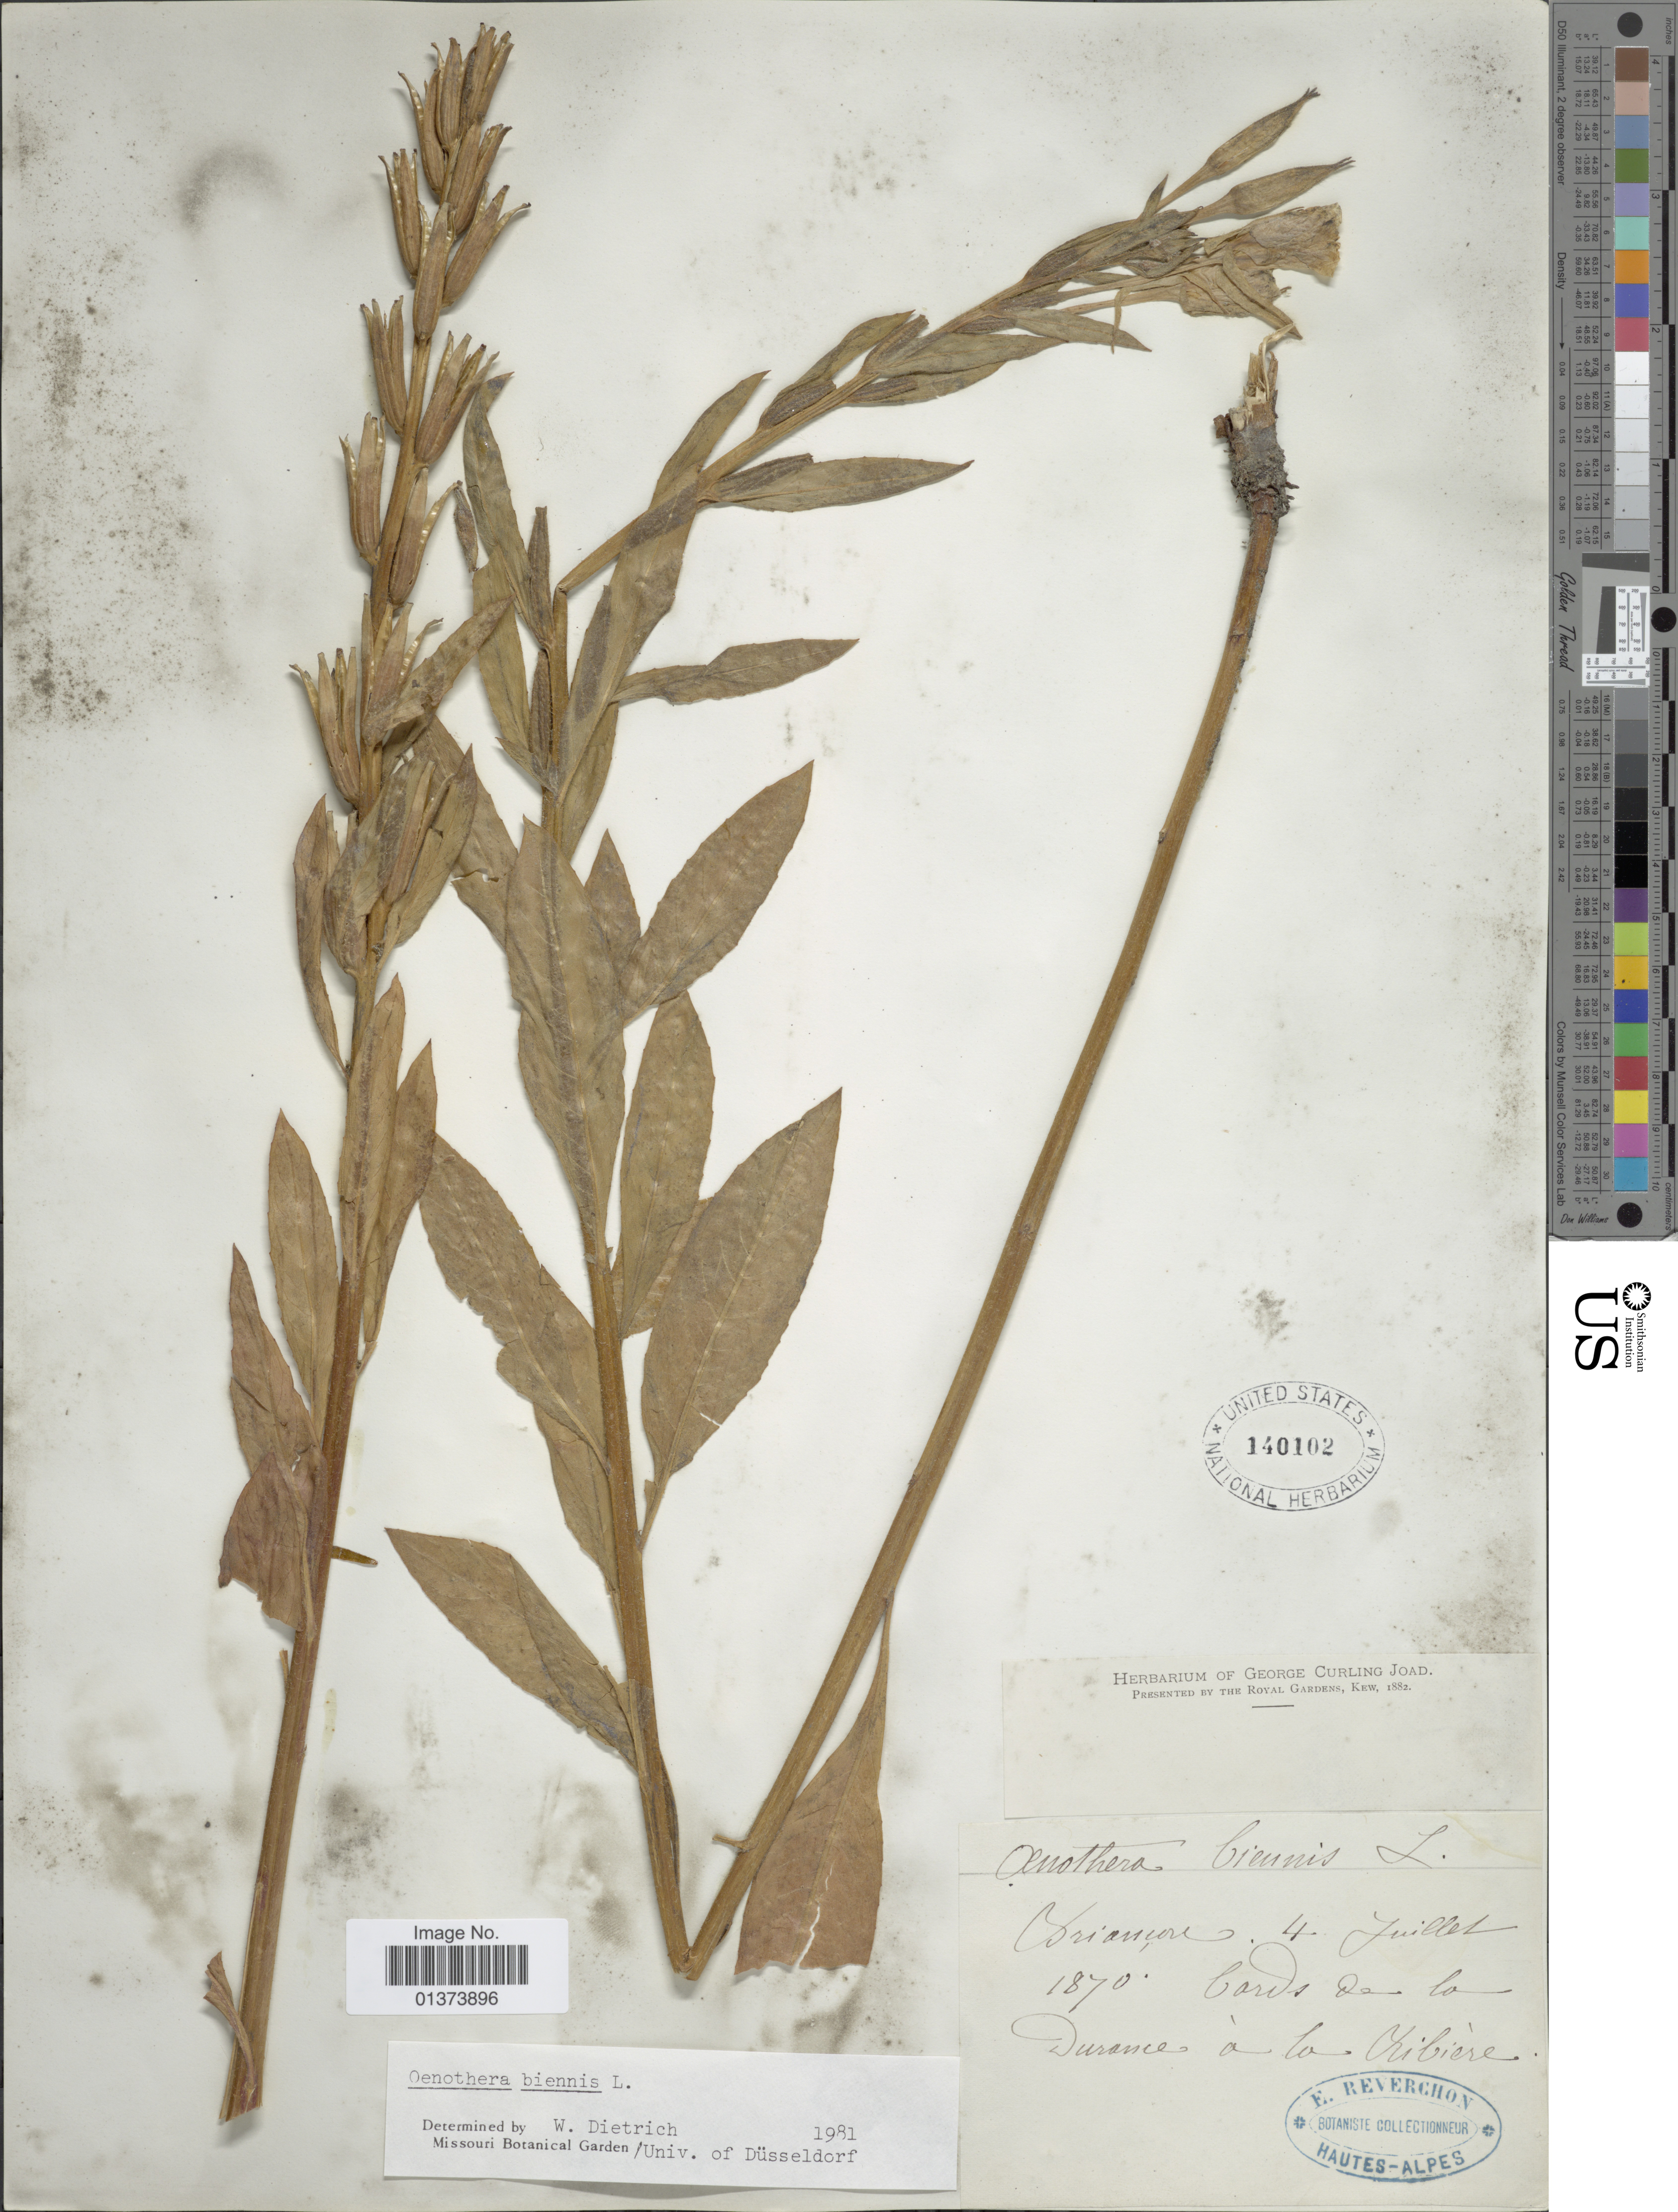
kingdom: Plantae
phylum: Tracheophyta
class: Magnoliopsida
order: Myrtales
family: Onagraceae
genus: Oenothera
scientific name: Oenothera biennis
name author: L.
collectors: E. Reverchon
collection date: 1870-07-04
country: France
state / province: Provence-Alpes-Côte d'Azur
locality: Briancon, bords de la Durance a la Ribiere.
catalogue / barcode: US 140102